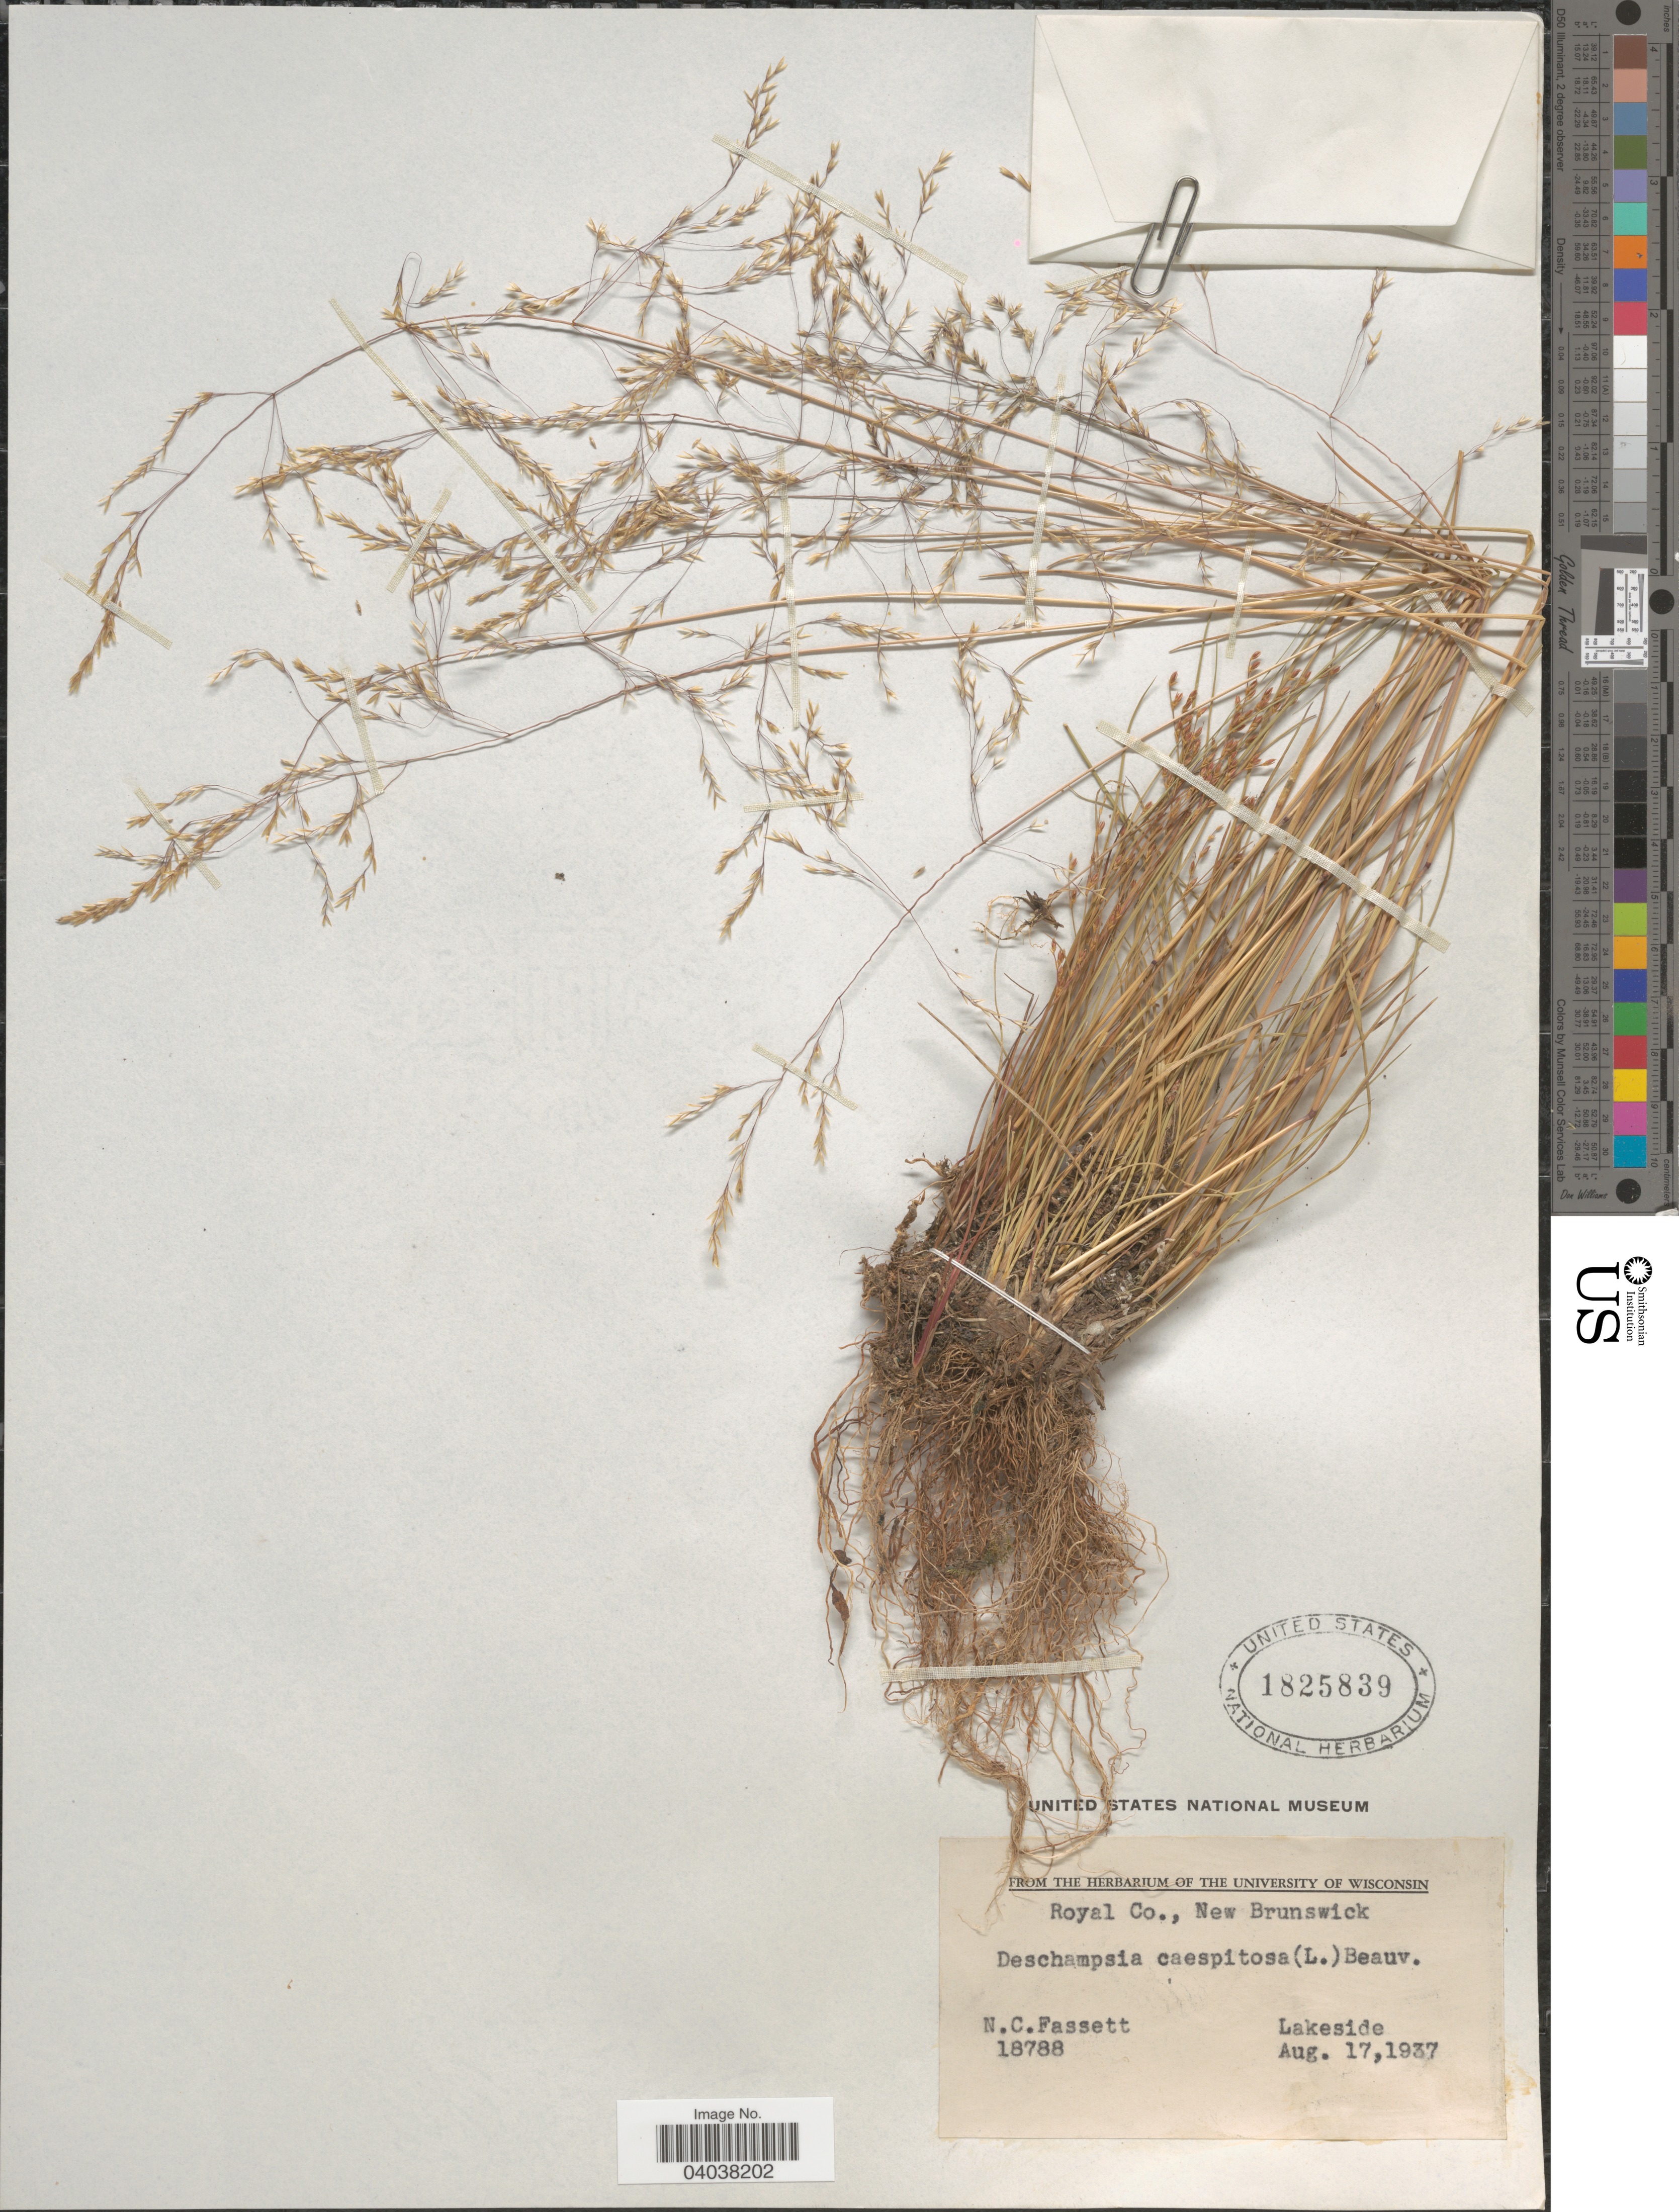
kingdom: Plantae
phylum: Tracheophyta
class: Liliopsida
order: Poales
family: Poaceae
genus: Deschampsia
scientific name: Deschampsia cespitosa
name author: (L.) P. Beauv.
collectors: N. C. Fassett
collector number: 18788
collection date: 1937-08-17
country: Canada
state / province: New Brunswick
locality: Royal Co. Lakeside.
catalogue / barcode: US 1825839